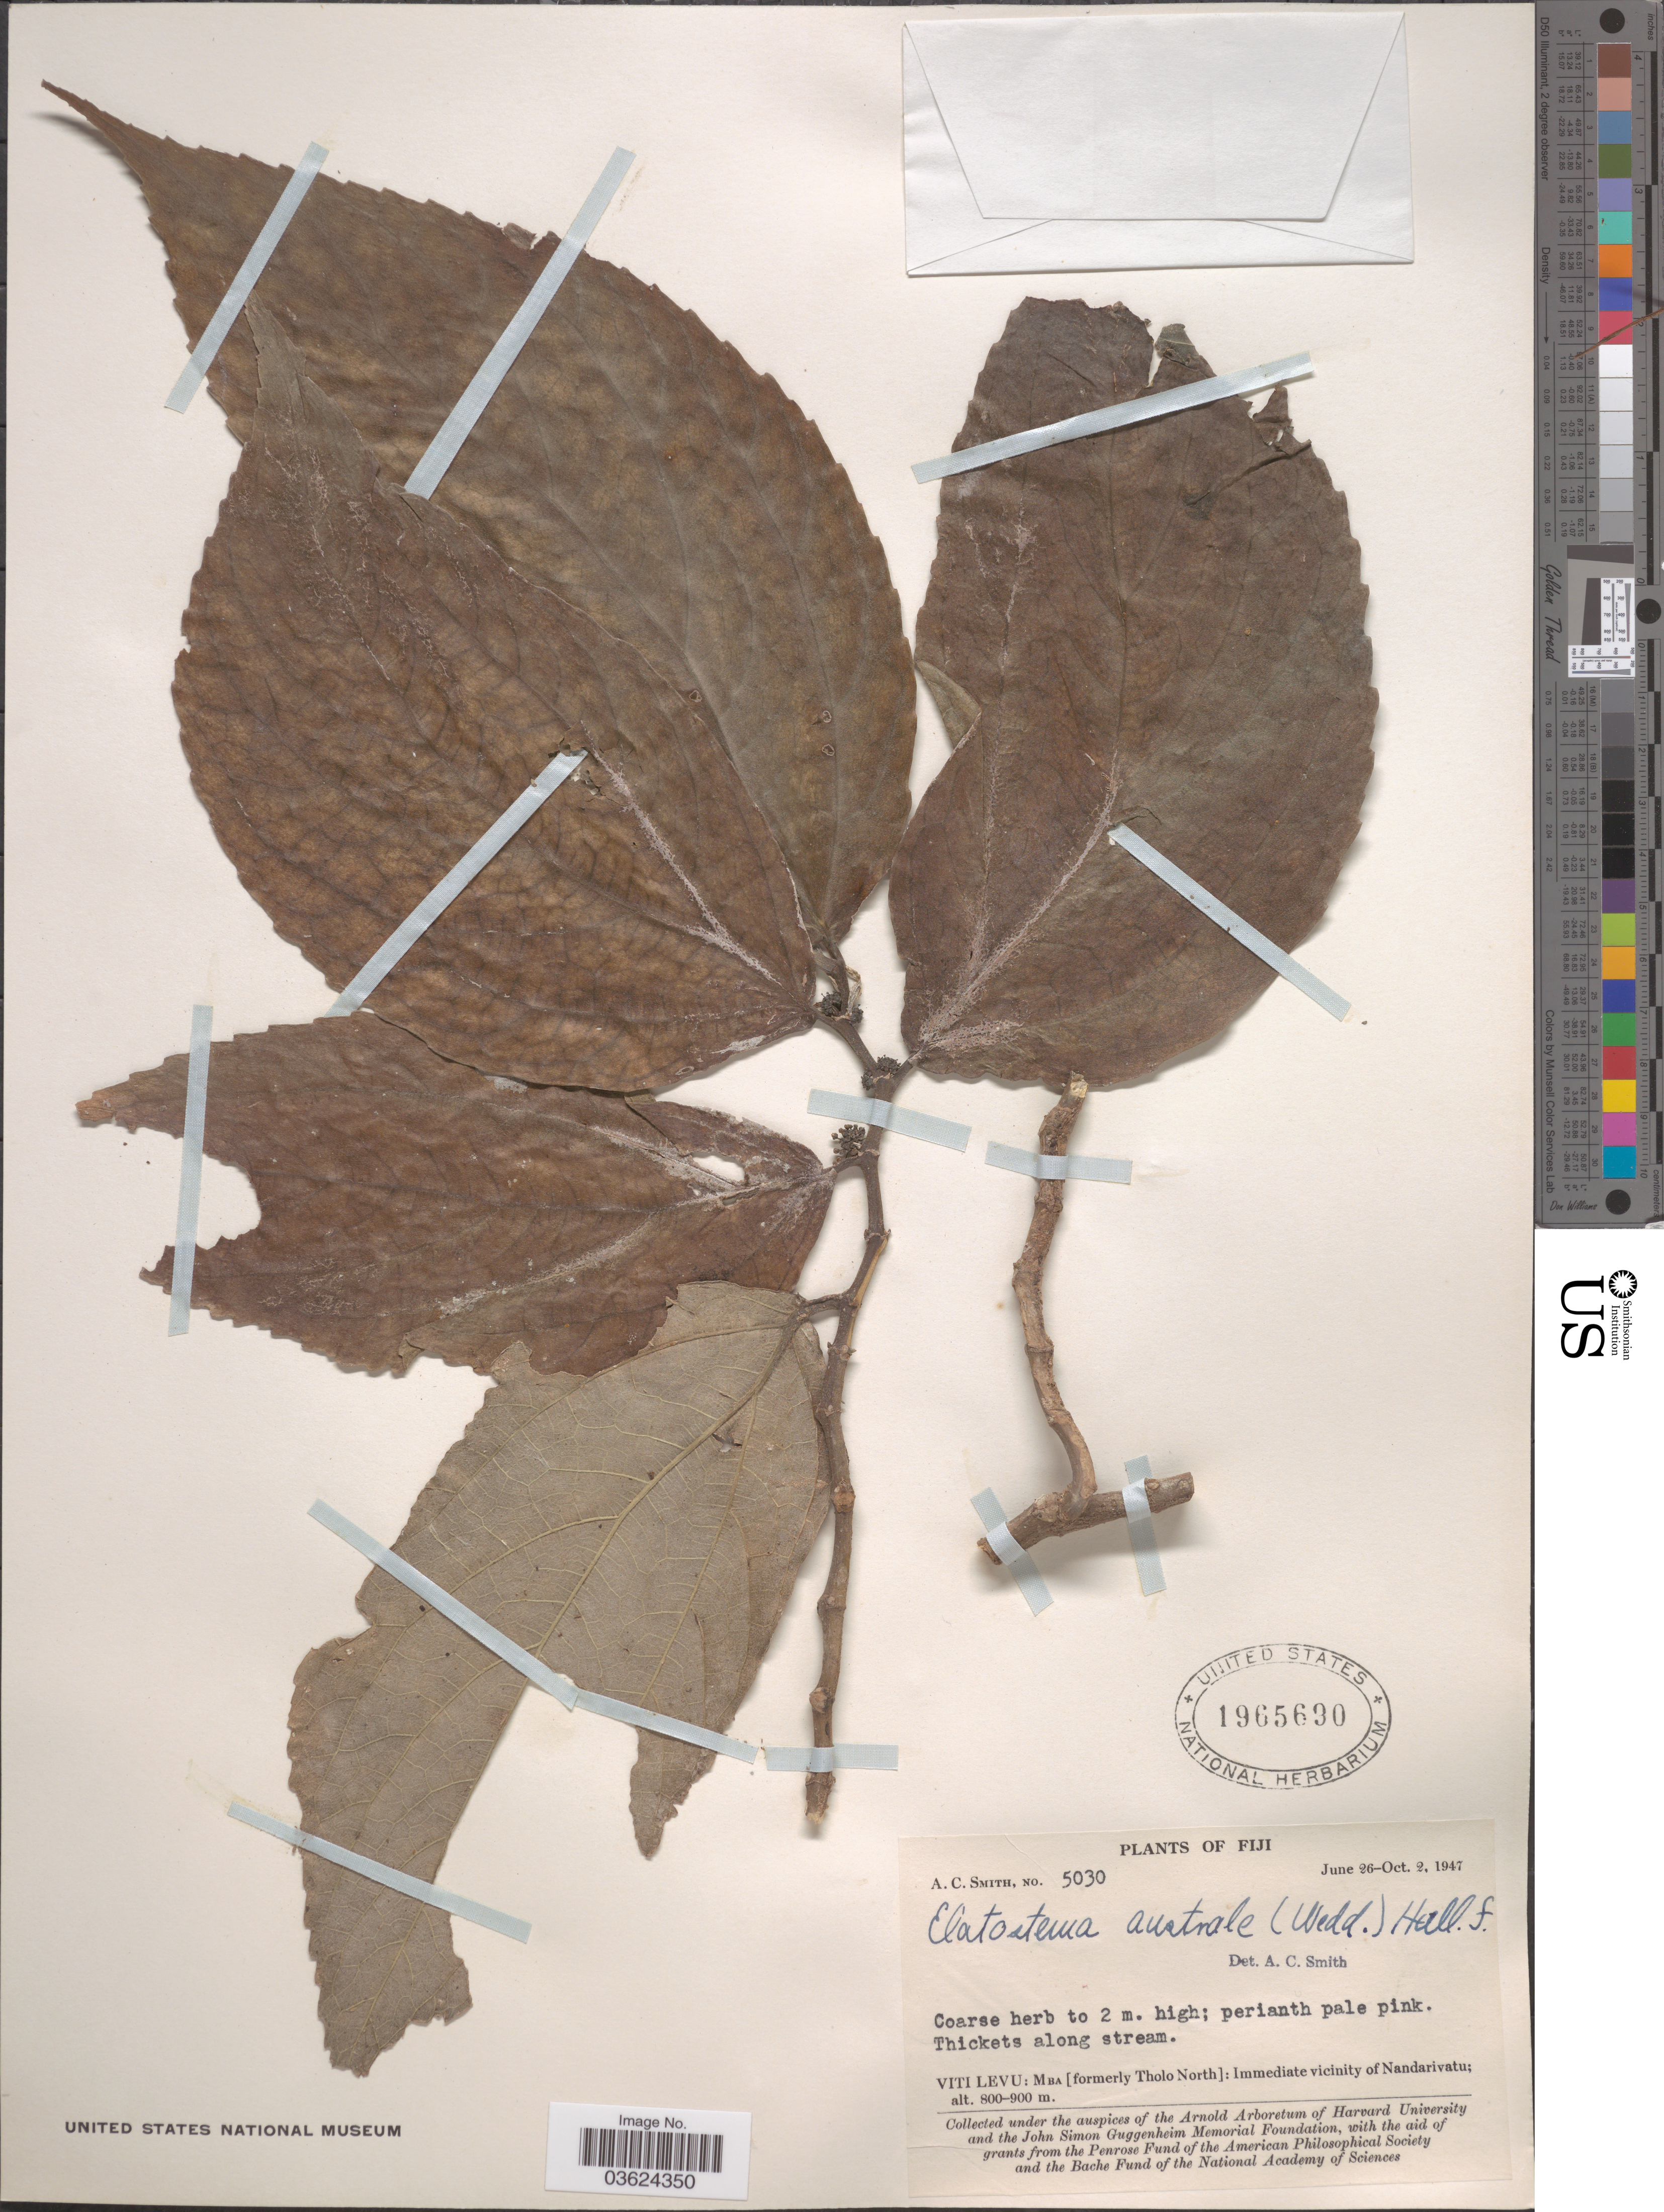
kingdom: Plantae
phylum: Tracheophyta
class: Magnoliopsida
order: Rosales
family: Urticaceae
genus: Elatostema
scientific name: Elatostema australe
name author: Hallier f.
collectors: A. C. Smith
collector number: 5030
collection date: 1947-06-26/1947-10-02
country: Fiji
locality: Viti Levu: Mba [formerly Tholo North]: Immediate vicinity of Nandarivatu.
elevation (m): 800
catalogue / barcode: US 1965690